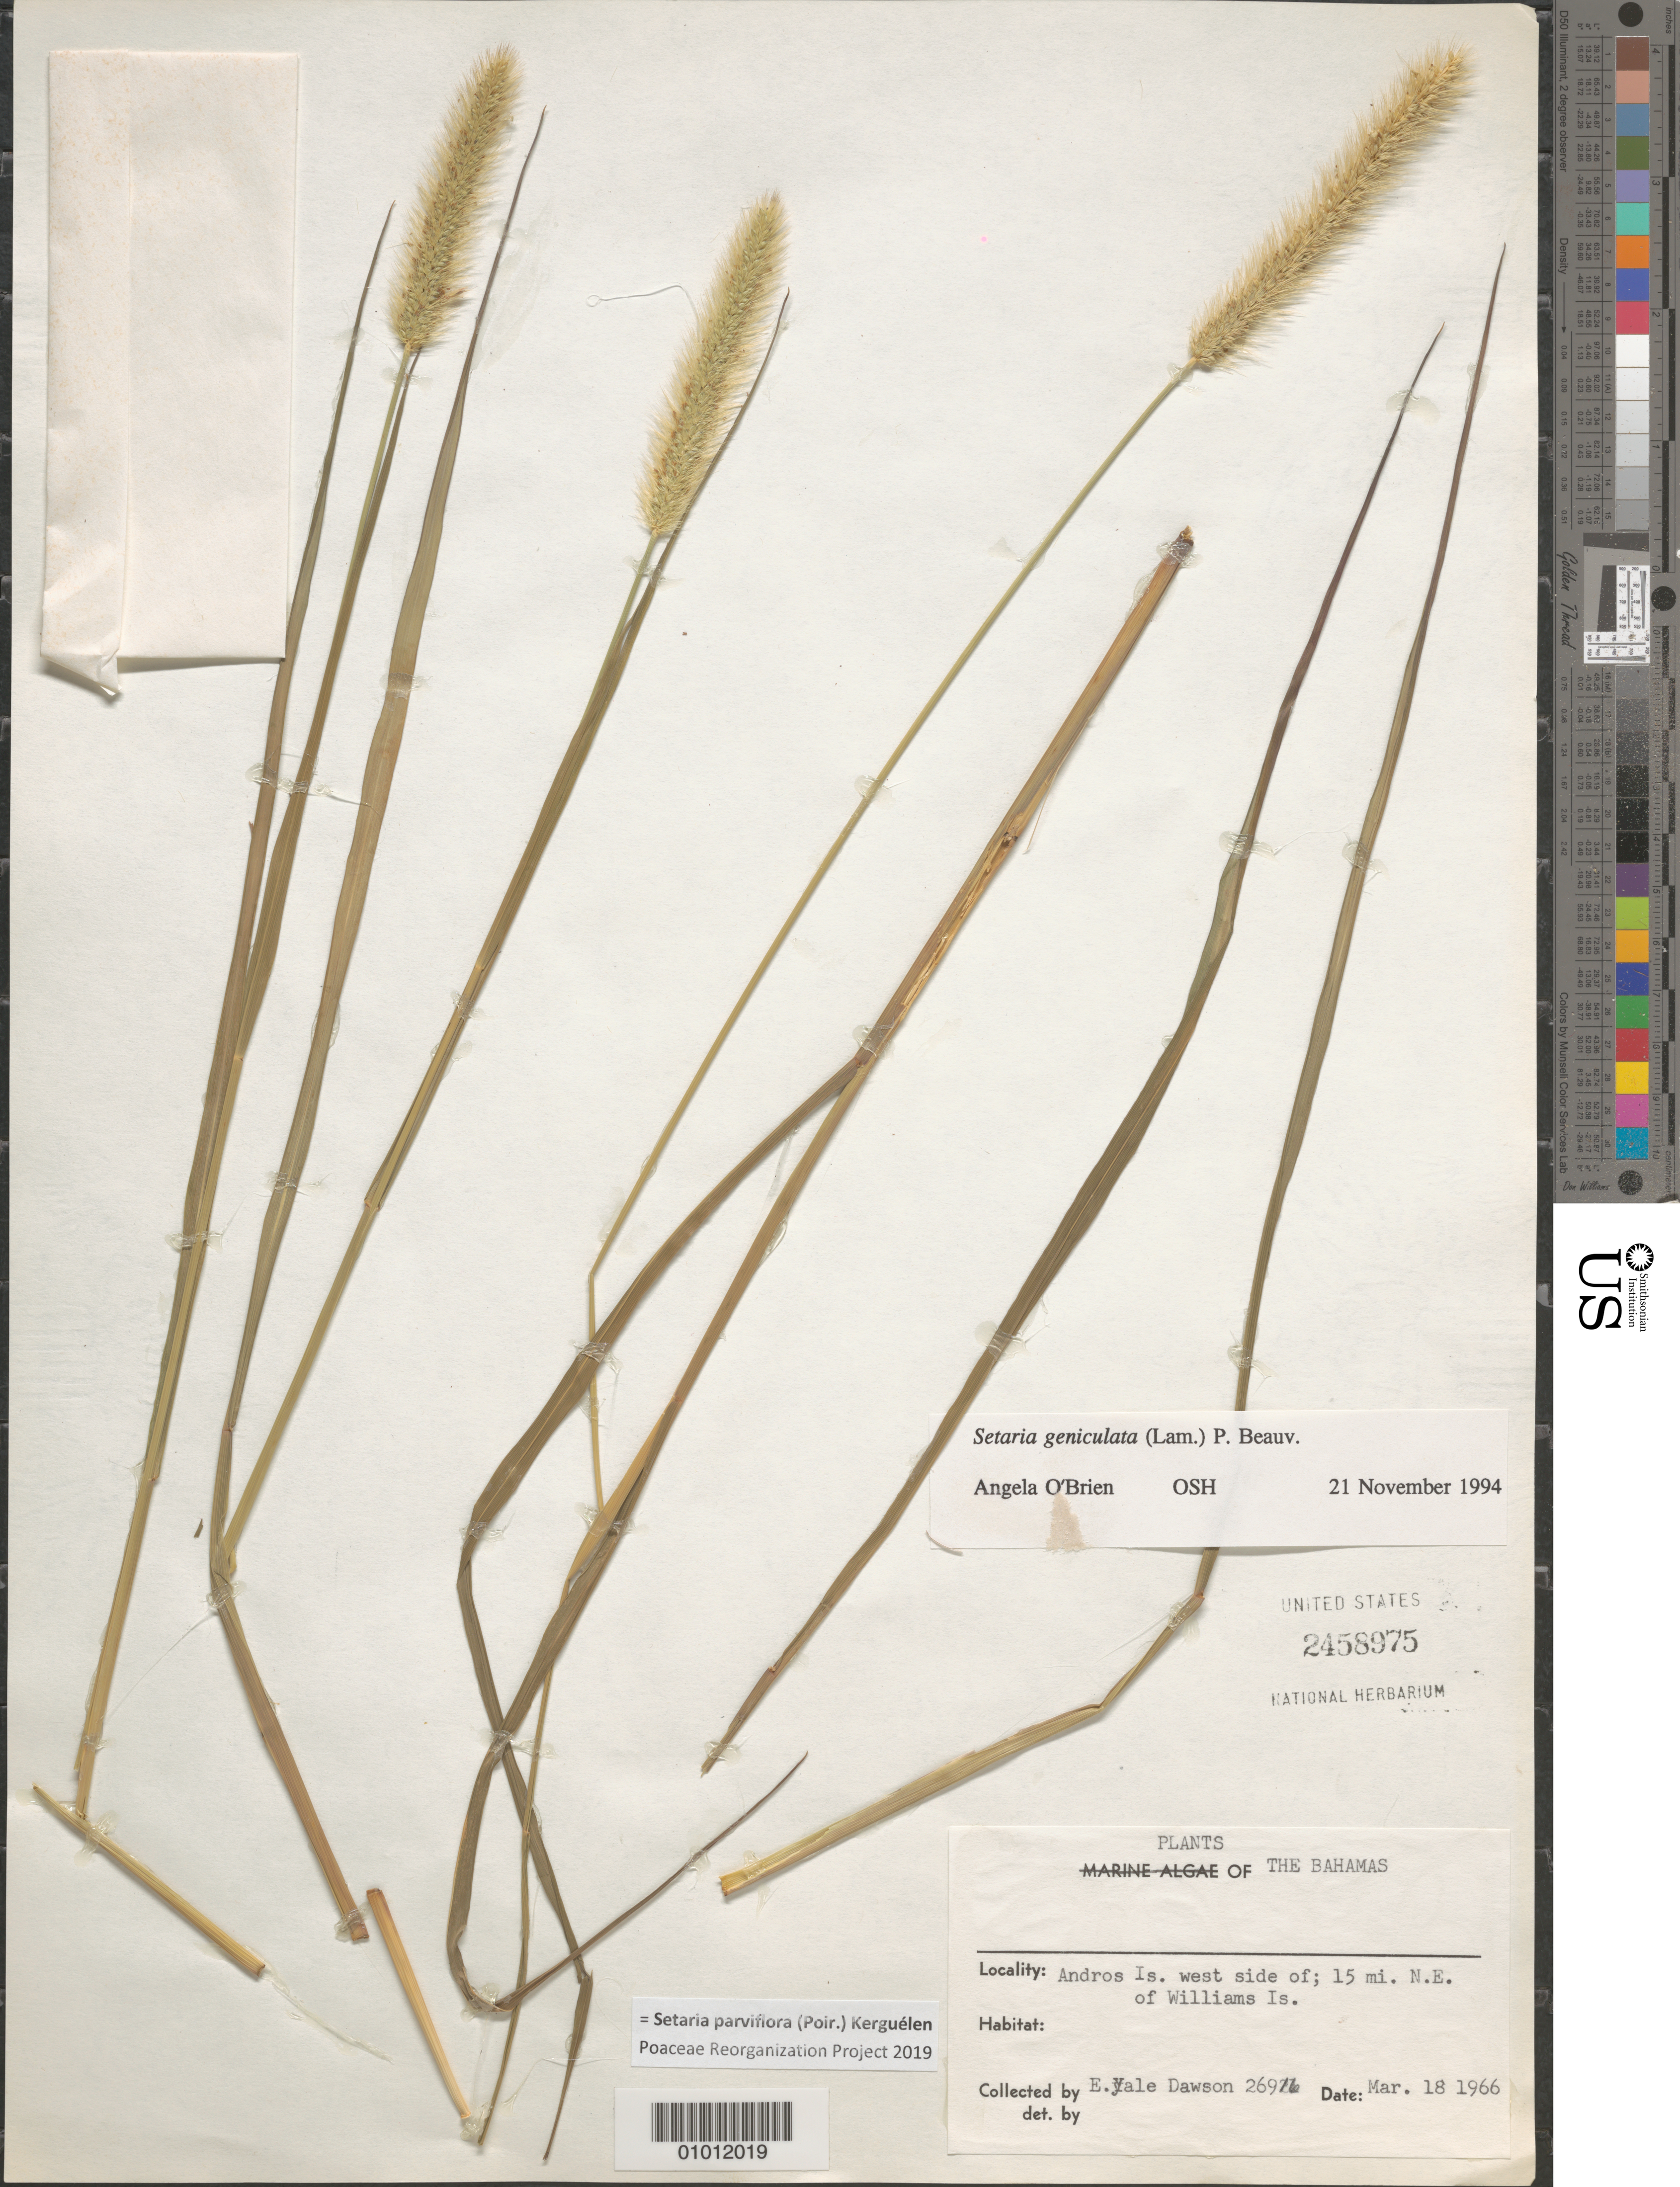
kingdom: Plantae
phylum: Tracheophyta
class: Liliopsida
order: Poales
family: Poaceae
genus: Setaria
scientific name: Setaria parviflora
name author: (Poir.) Kerguélen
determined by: Poaceae Reorganization Project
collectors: E. Y. Dawson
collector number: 26916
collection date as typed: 18 Mar 1966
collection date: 1966-03-18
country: Bahamas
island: Andros I.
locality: W side of Andros Island, 15 miles NE of Williams Island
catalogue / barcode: US 2458975